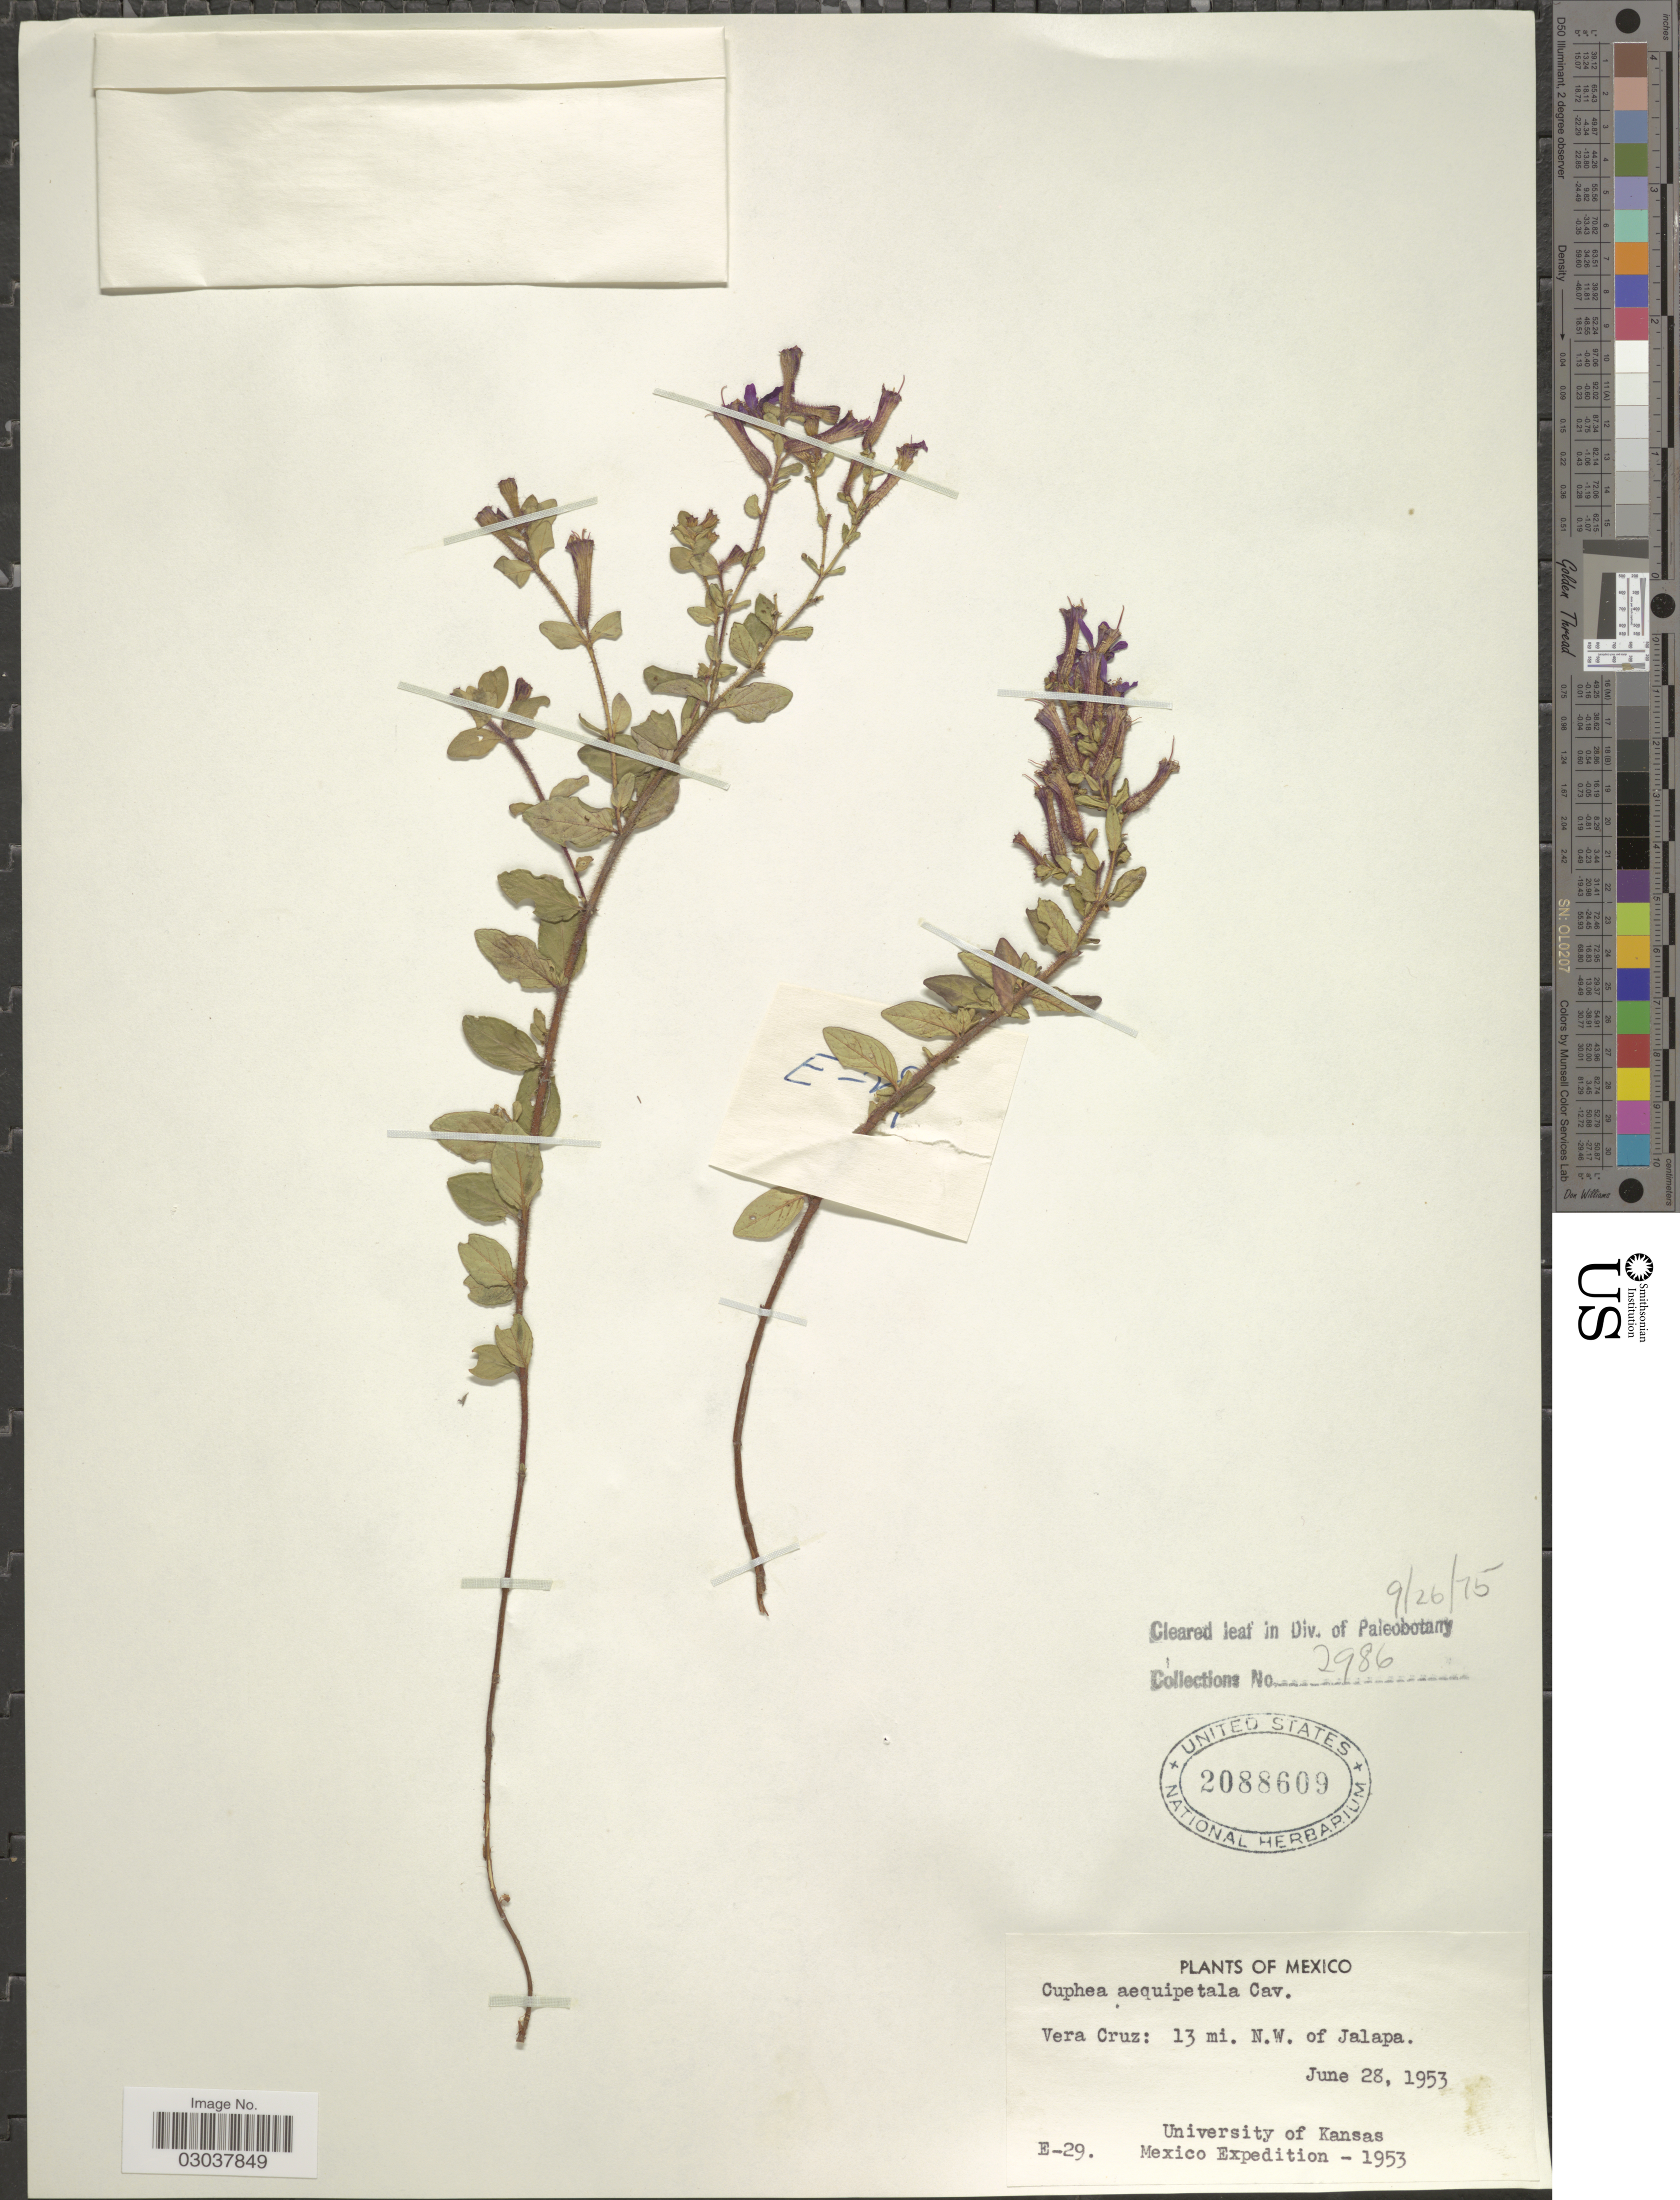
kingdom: Plantae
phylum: Tracheophyta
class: Magnoliopsida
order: Myrtales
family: Lythraceae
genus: Cuphea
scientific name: Cuphea aequipetala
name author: Cav.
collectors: University of Kansas Mexico Expedition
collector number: E-29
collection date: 1953-06-28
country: Mexico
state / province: Veracruz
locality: Vera Cruz: 13 mi. N.W. of Jalapa.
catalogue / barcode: US 2088609